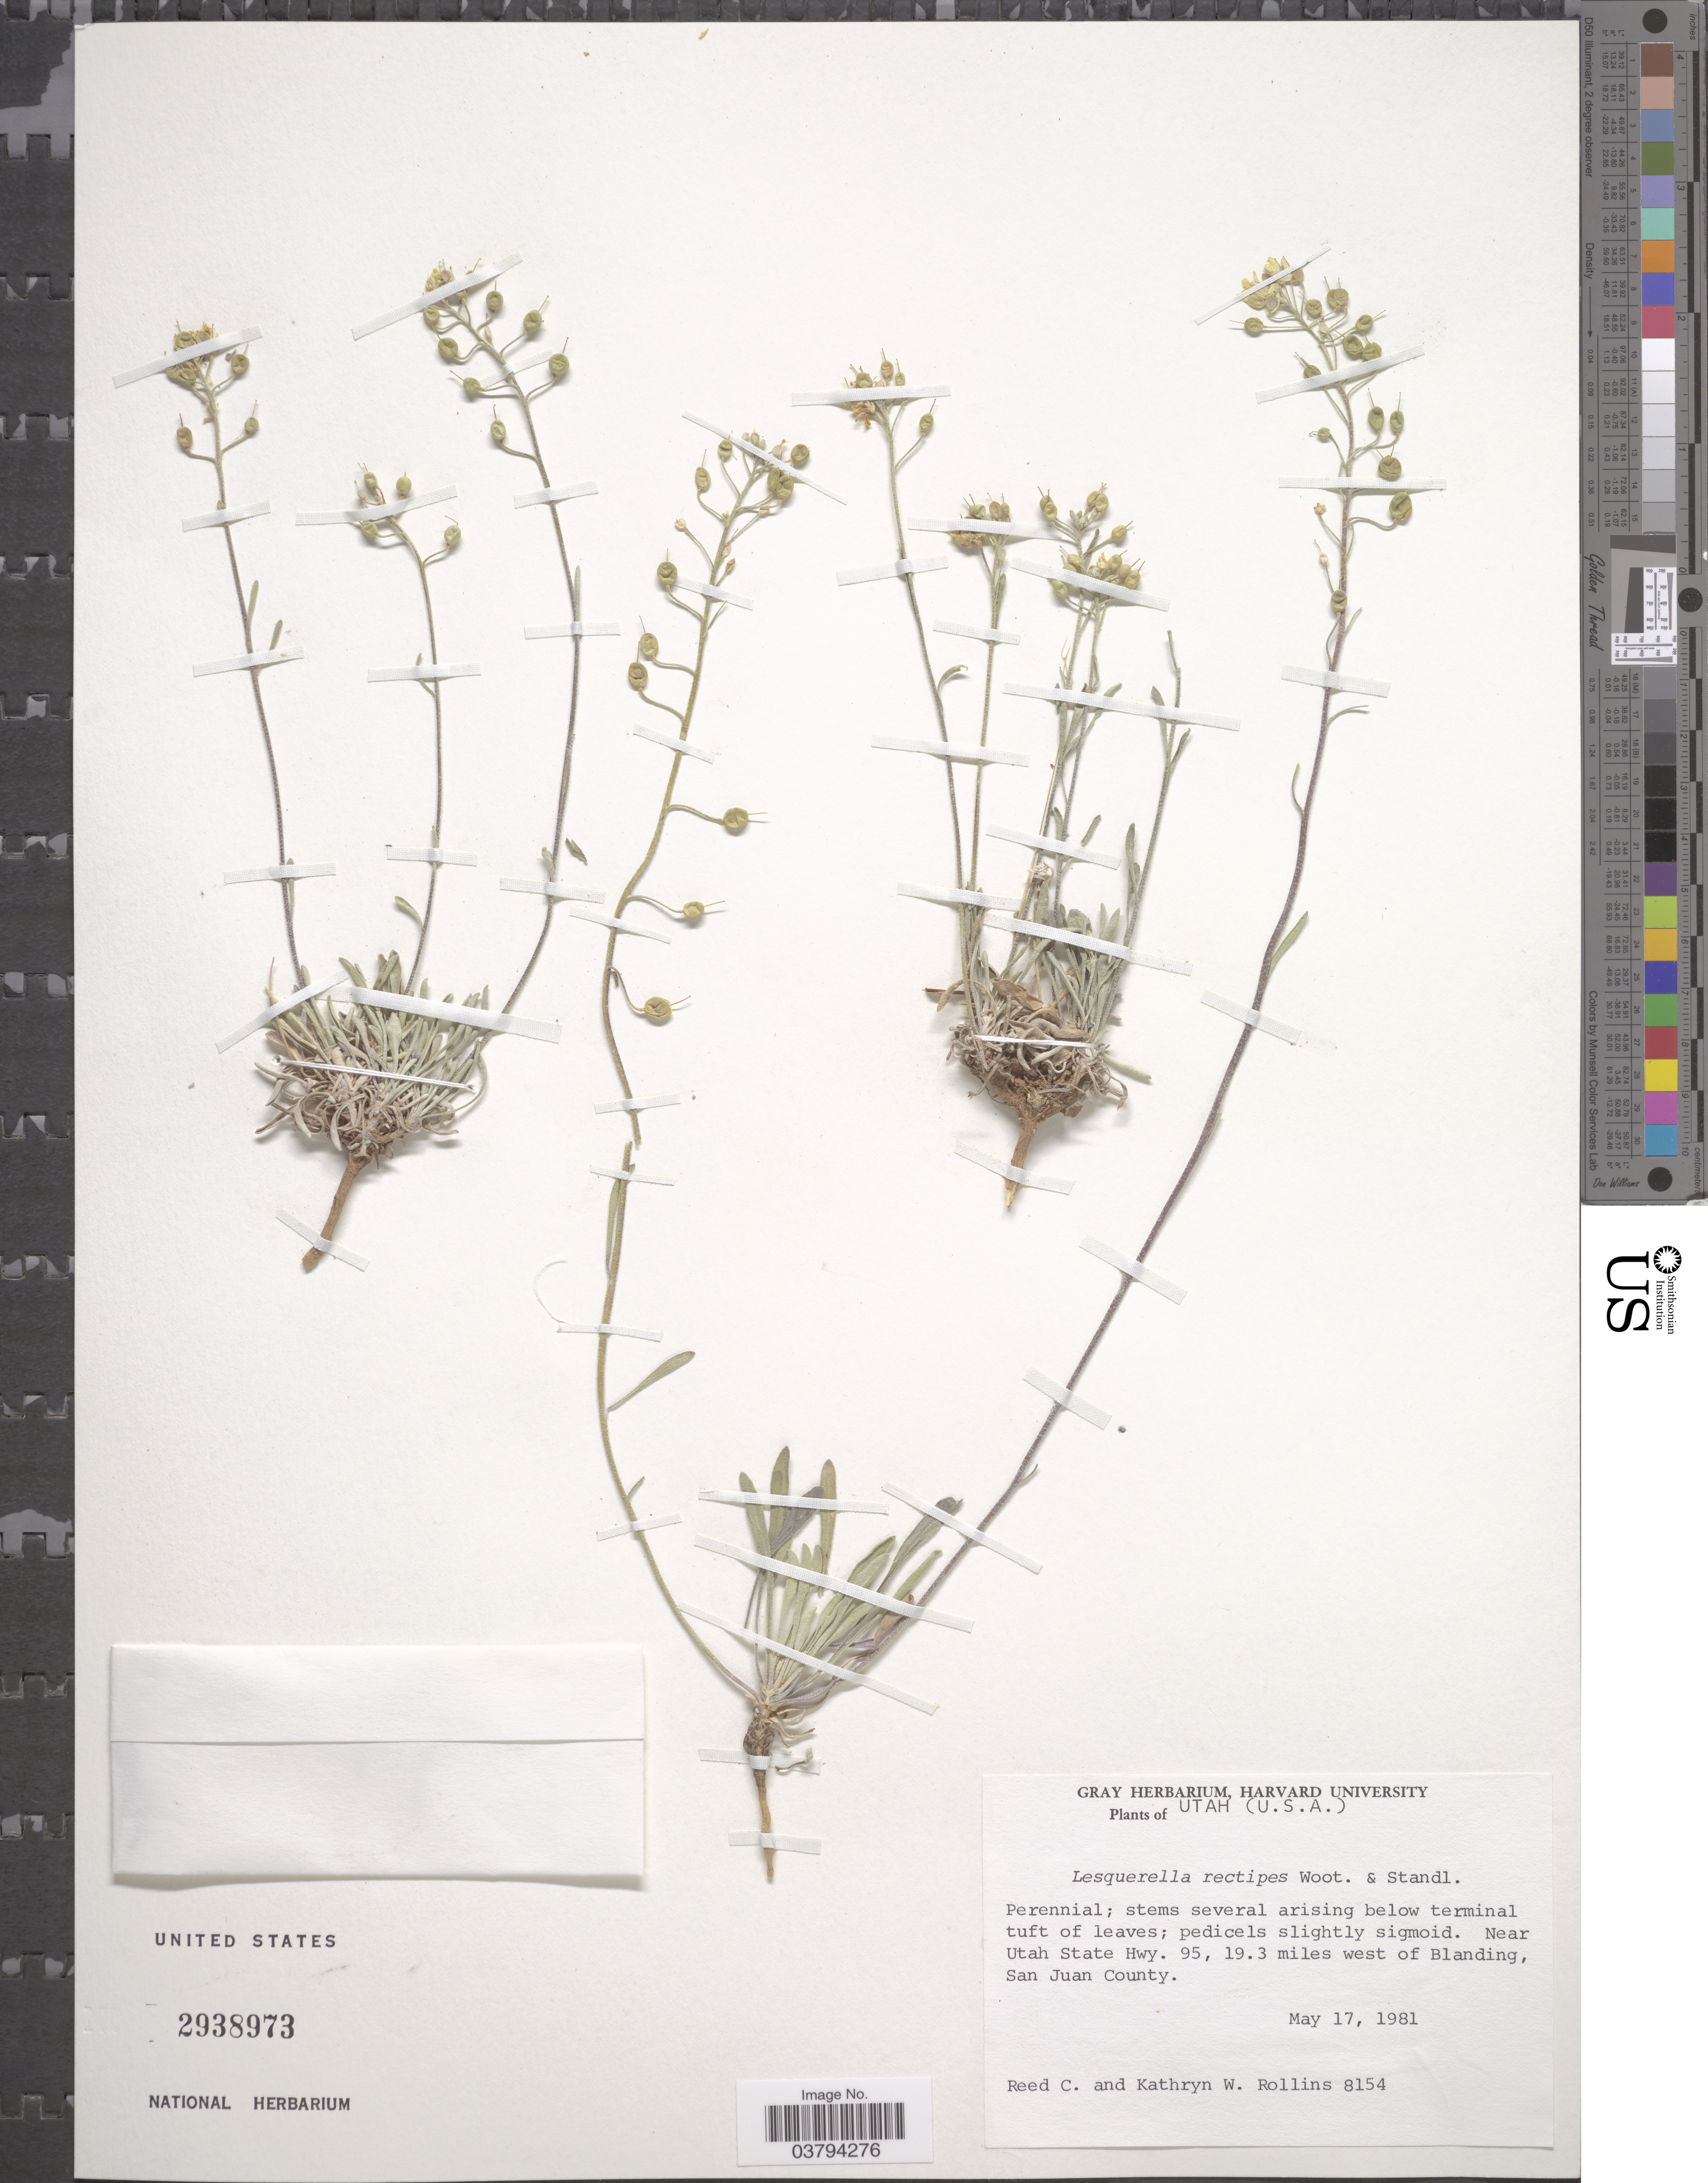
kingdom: Plantae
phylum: Tracheophyta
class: Magnoliopsida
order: Brassicales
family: Brassicaceae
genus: Lesquerella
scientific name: Lesquerella rectipes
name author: Wooton & Standl.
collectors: R. C. Rollins & K. W. Rollins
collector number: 8154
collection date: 1981-05-17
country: United States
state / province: Utah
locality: Near Utah State Hwy. 95, 19.3 miles west of Blanding, San Juan County.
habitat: near state highway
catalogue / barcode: US 2938973